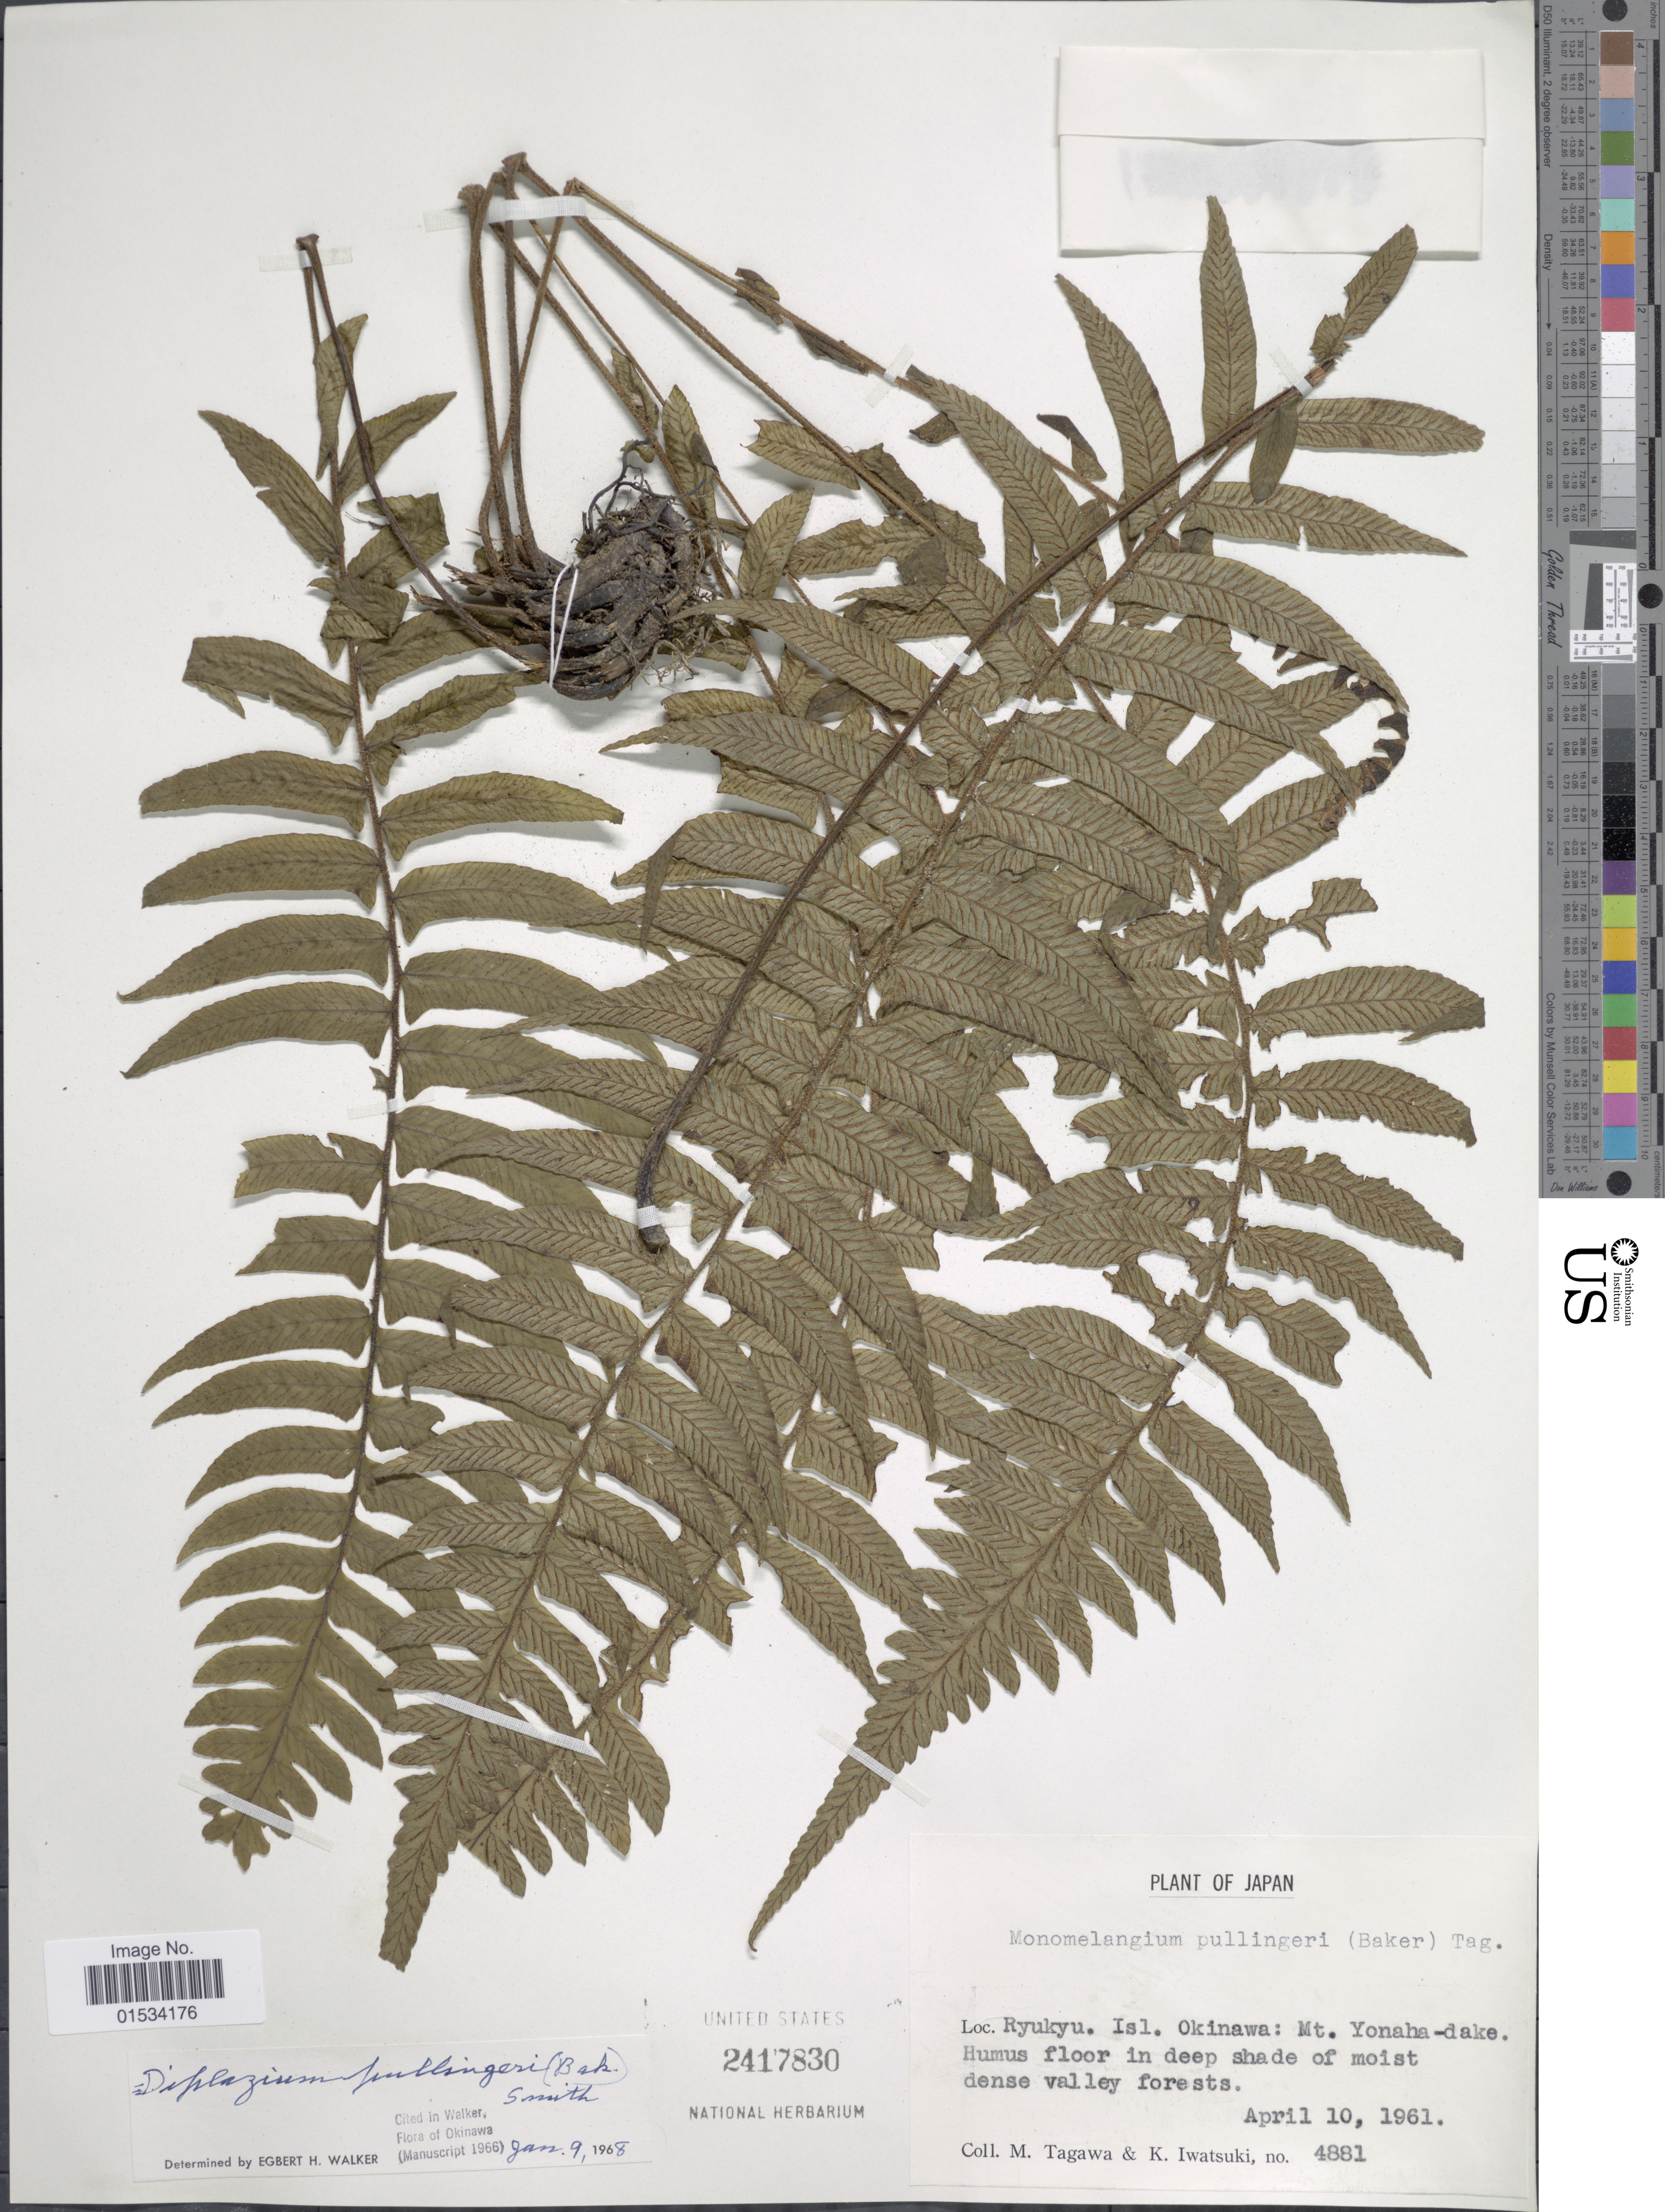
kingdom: Plantae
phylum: Tracheophyta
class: Polypodiopsida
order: Polypodiales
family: Athyriaceae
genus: Diplazium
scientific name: Diplazium pullingeri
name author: (Baker) J. Sm.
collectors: M. Tagawa & K. Iwatsuki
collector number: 4881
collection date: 1961-04-10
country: Japan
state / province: Okinawa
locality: Ryukyu. Isl. Okinawa: Mt. Yonaha-dake, Humus floor in deep shade of moist dense valley forest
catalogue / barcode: US 2417830